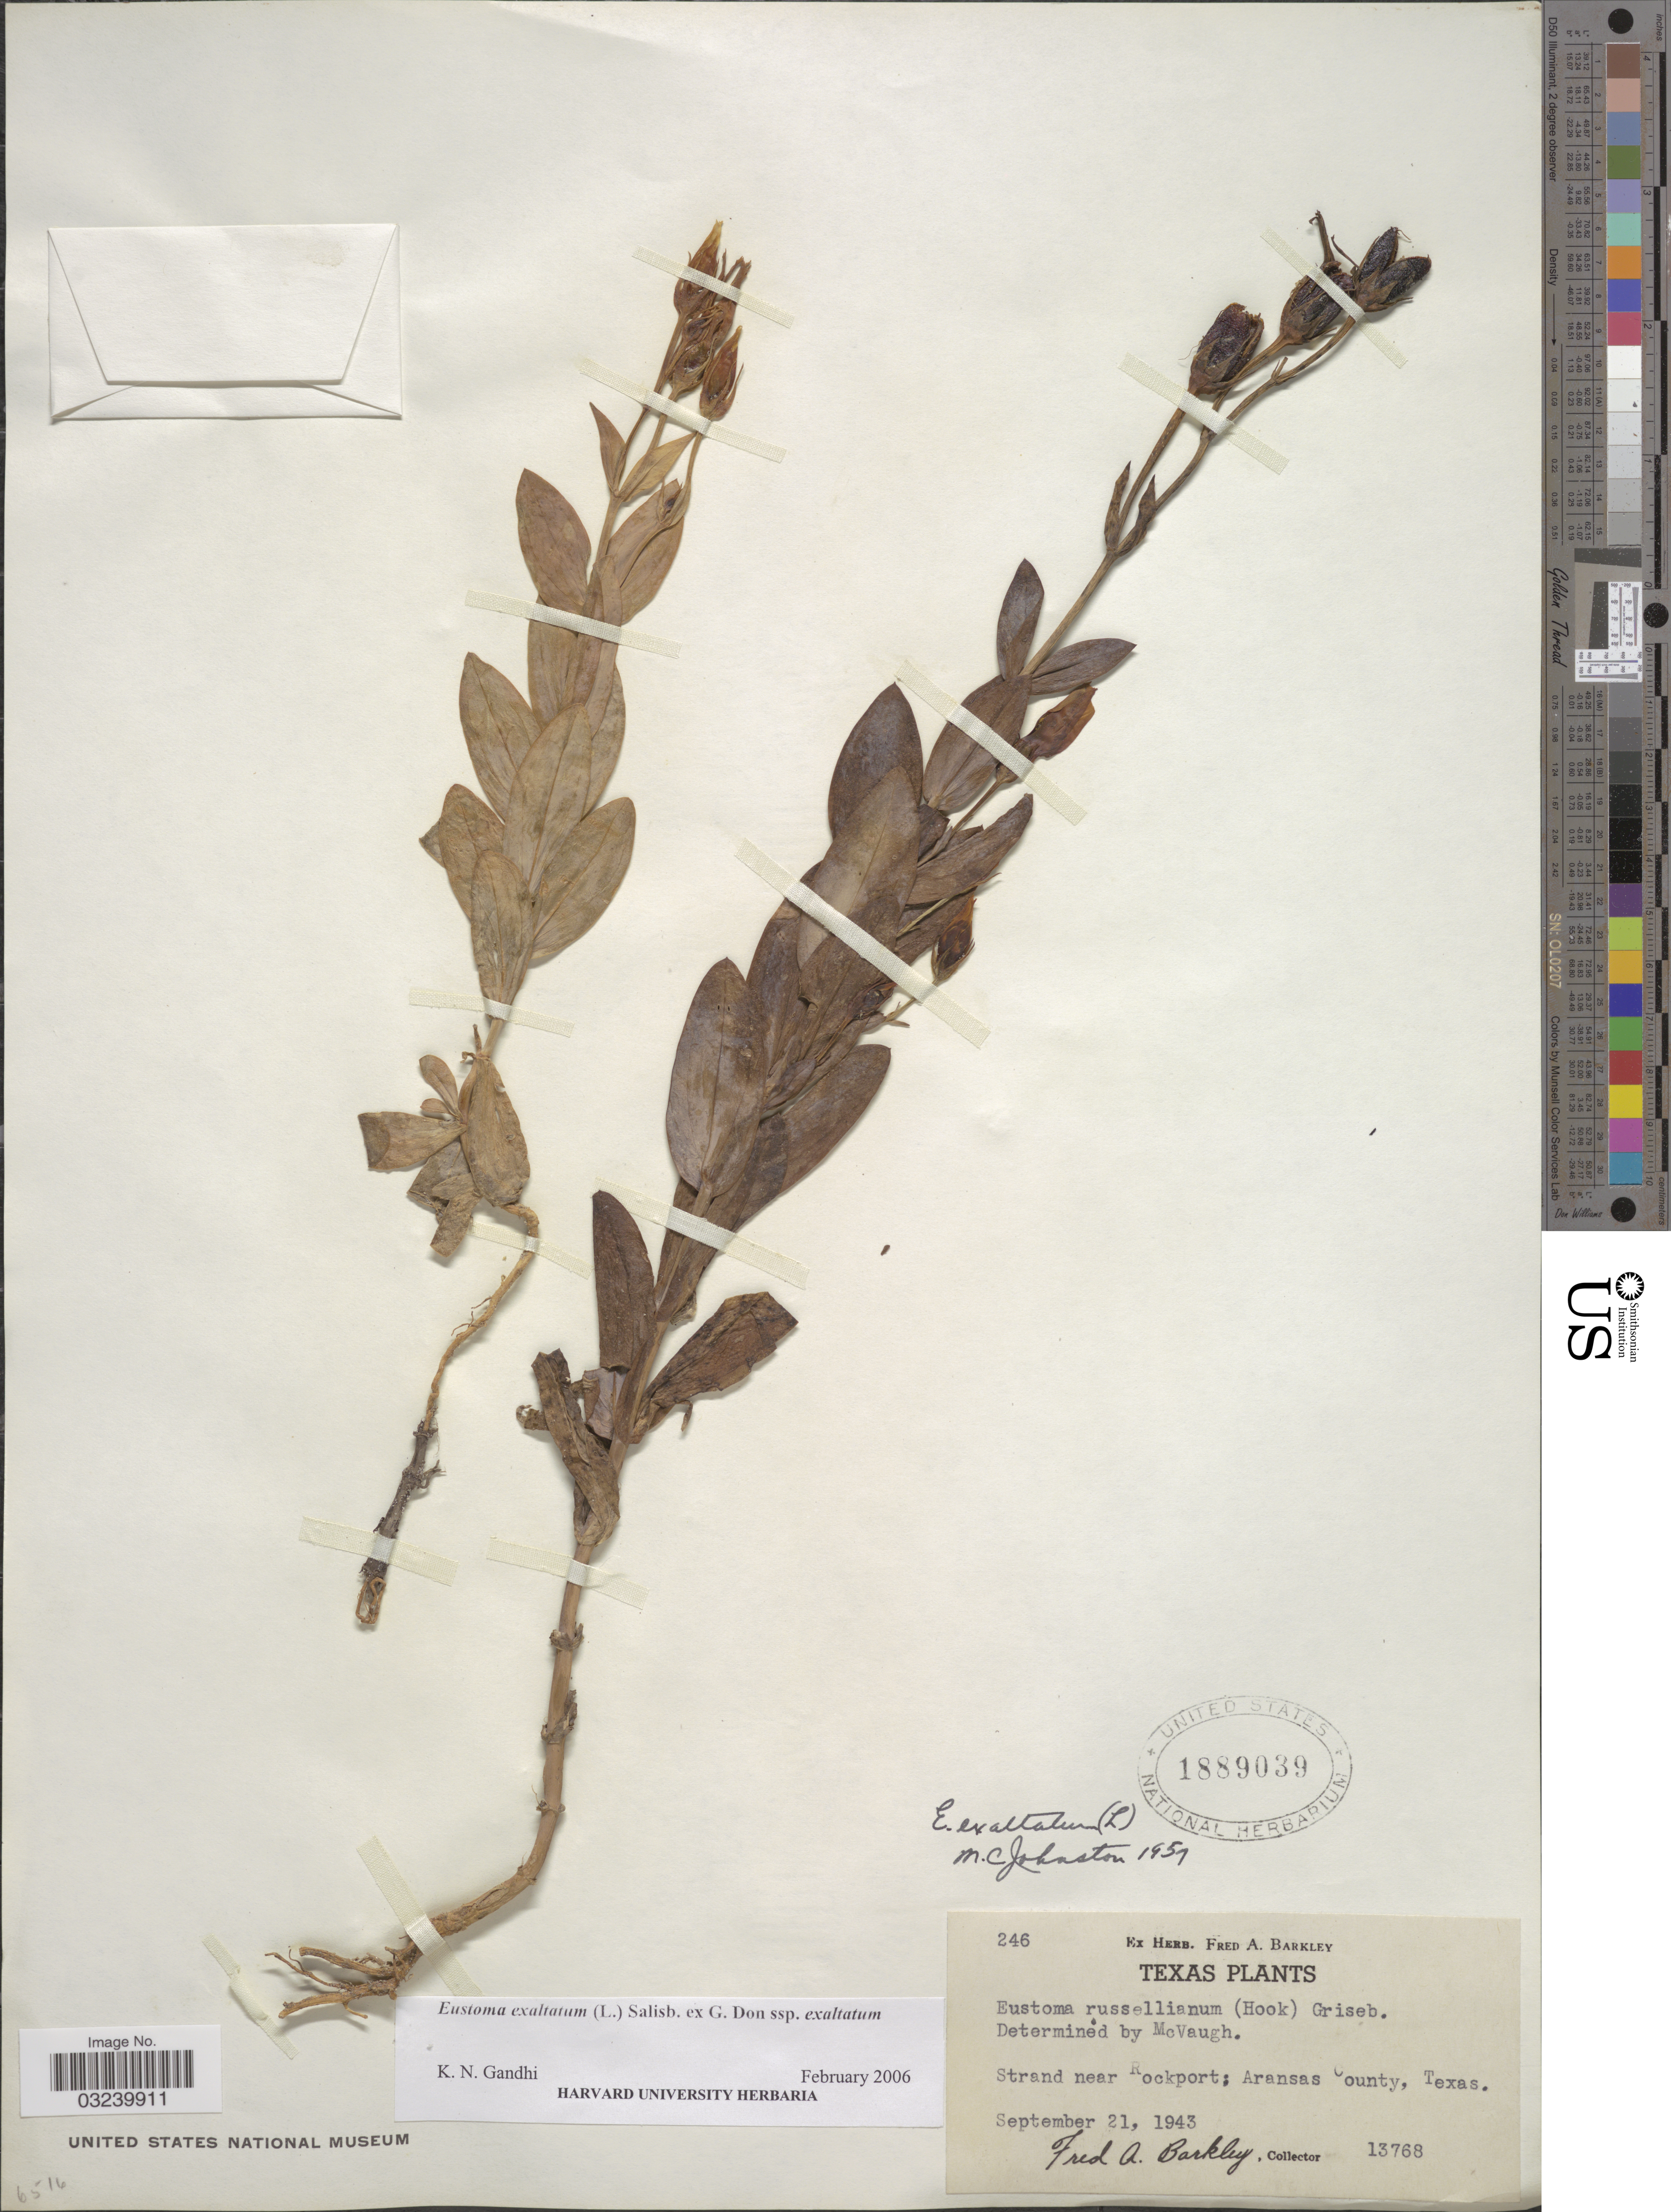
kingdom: Plantae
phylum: Tracheophyta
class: Magnoliopsida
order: Gentianales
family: Gentianaceae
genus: Eustoma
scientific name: Eustoma exaltatum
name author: (L.) Salisb. ex Don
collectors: F. A. Barkley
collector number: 246/13768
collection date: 1943-09-21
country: United States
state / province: Texas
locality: Strand near Rockport: Aransas County, Texas.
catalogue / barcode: US 1889039